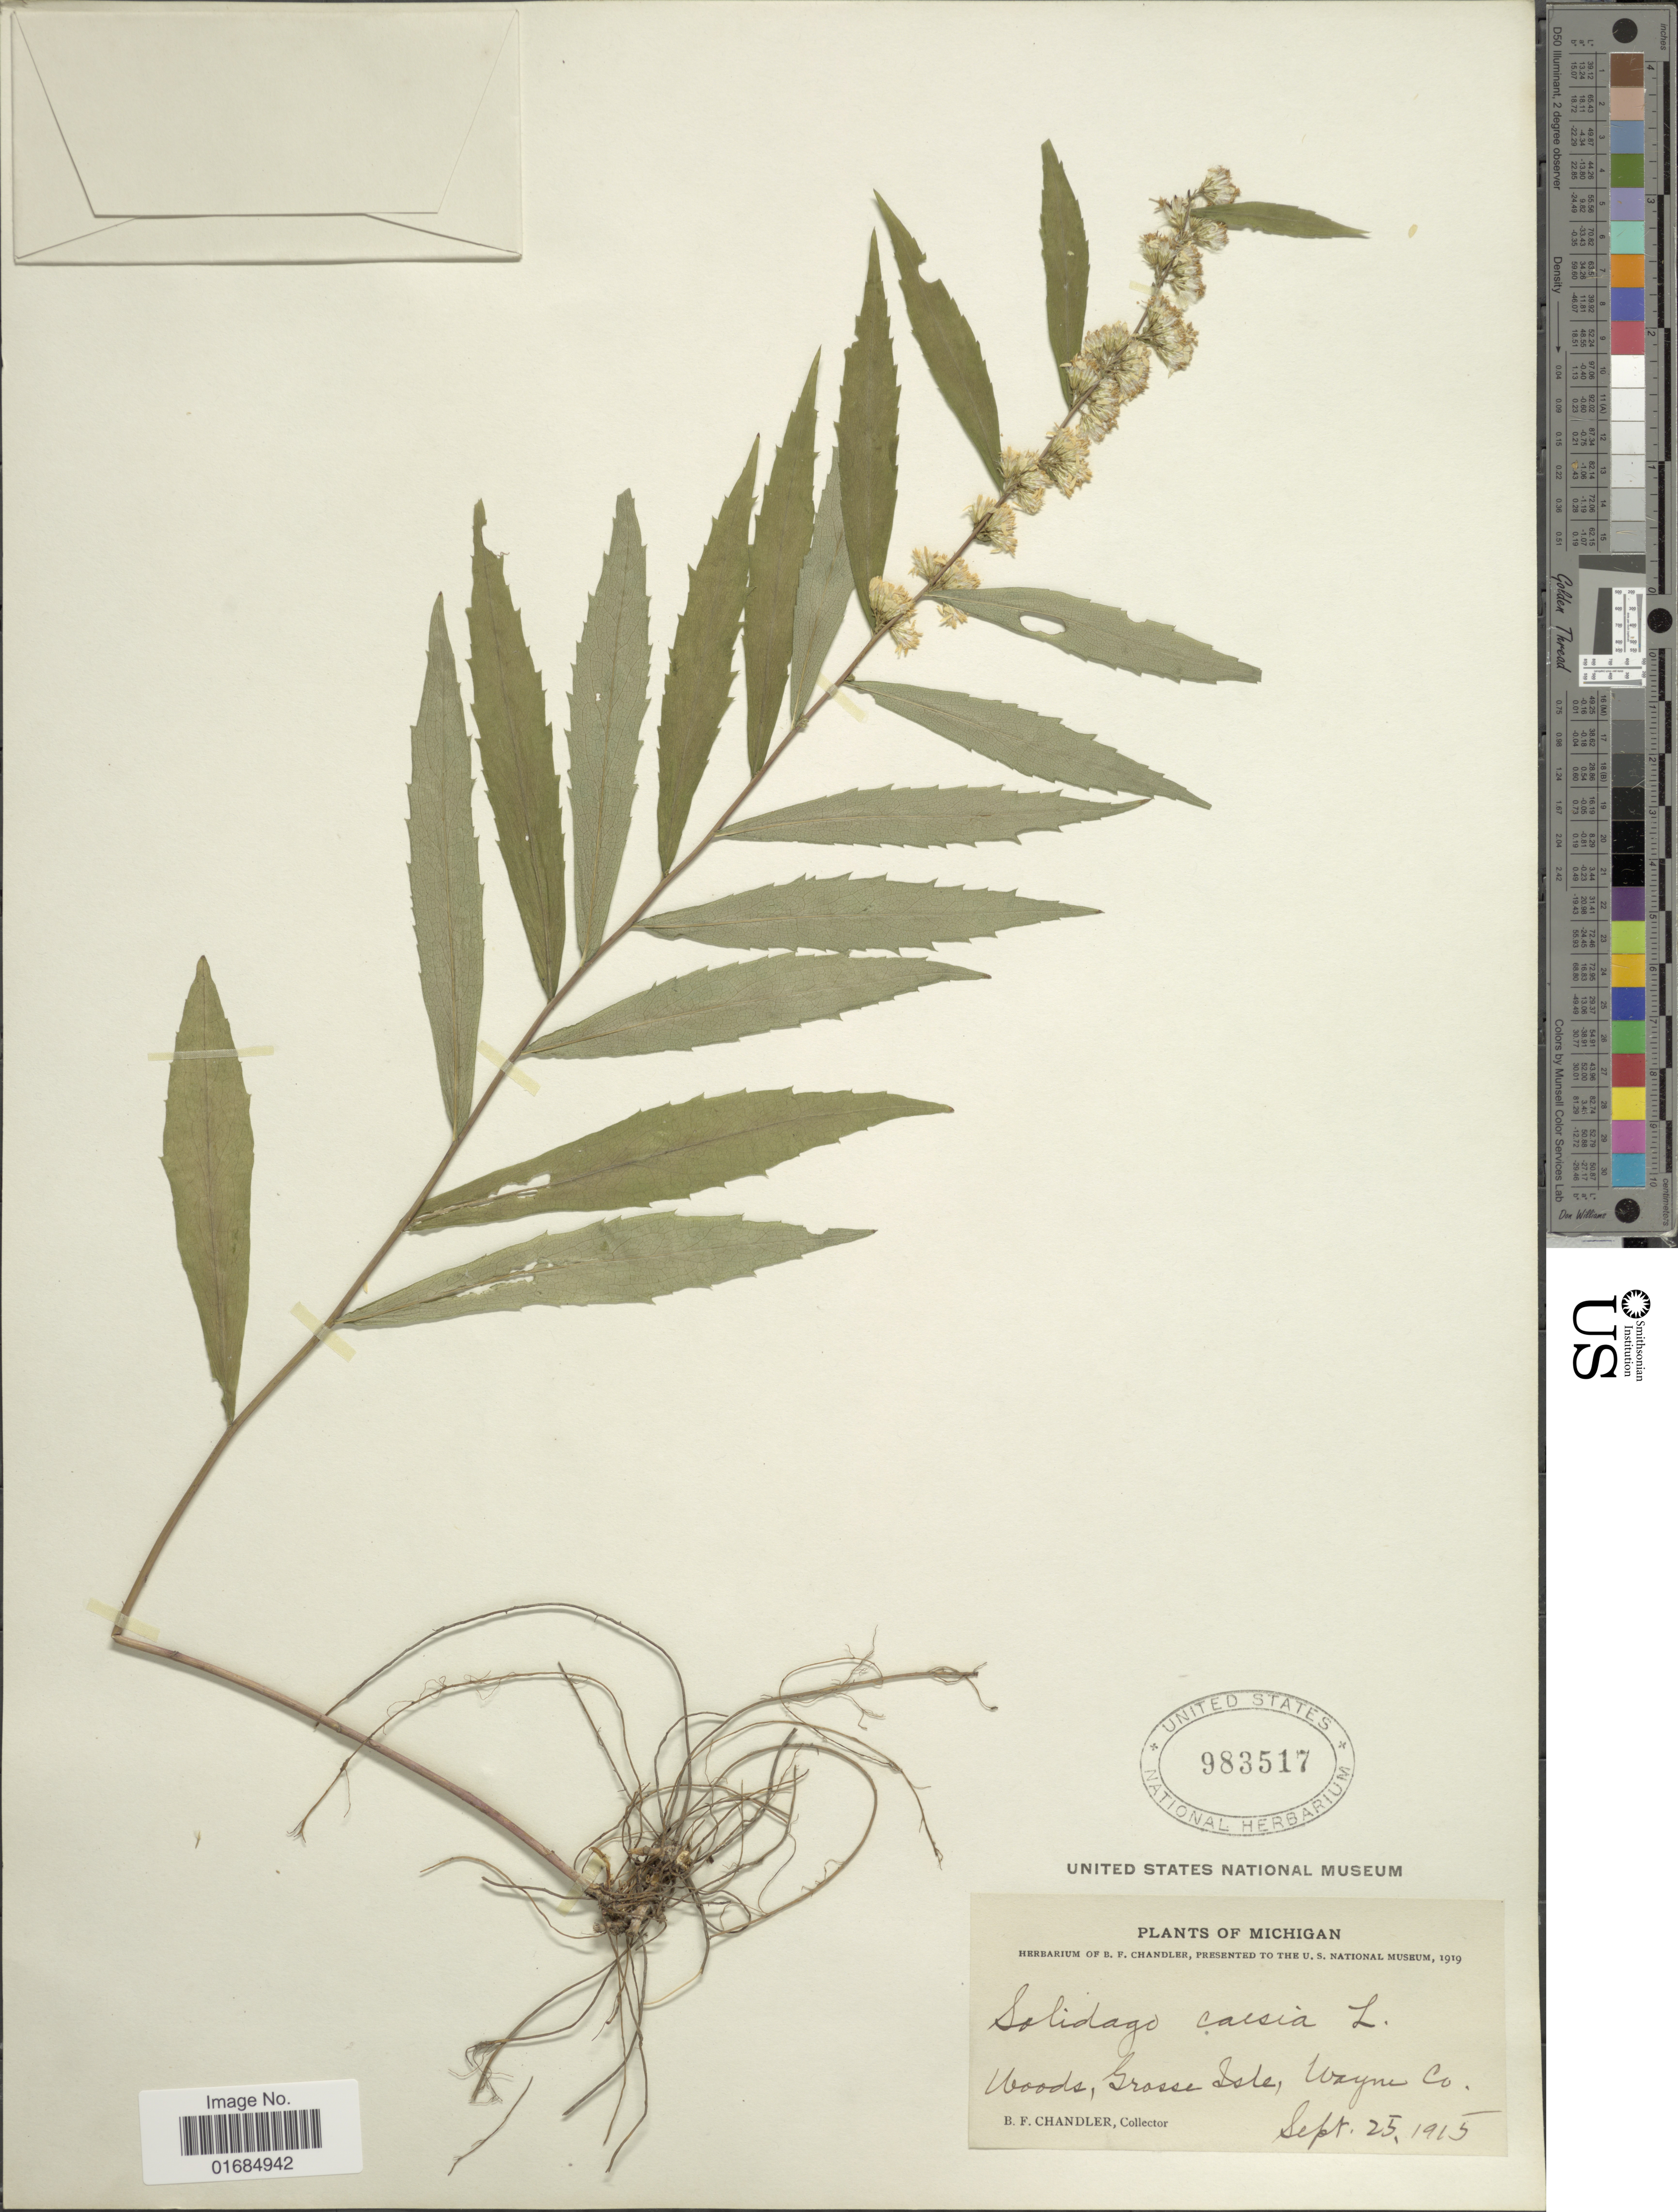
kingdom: Plantae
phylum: Tracheophyta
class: Magnoliopsida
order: Asterales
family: Asteraceae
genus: Solidago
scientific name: Solidago caesia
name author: L.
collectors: B. F. Chandler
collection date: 1915-09-25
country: United States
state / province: Michigan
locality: Woods Grass Isle, Wayne Co.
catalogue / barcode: US 983517